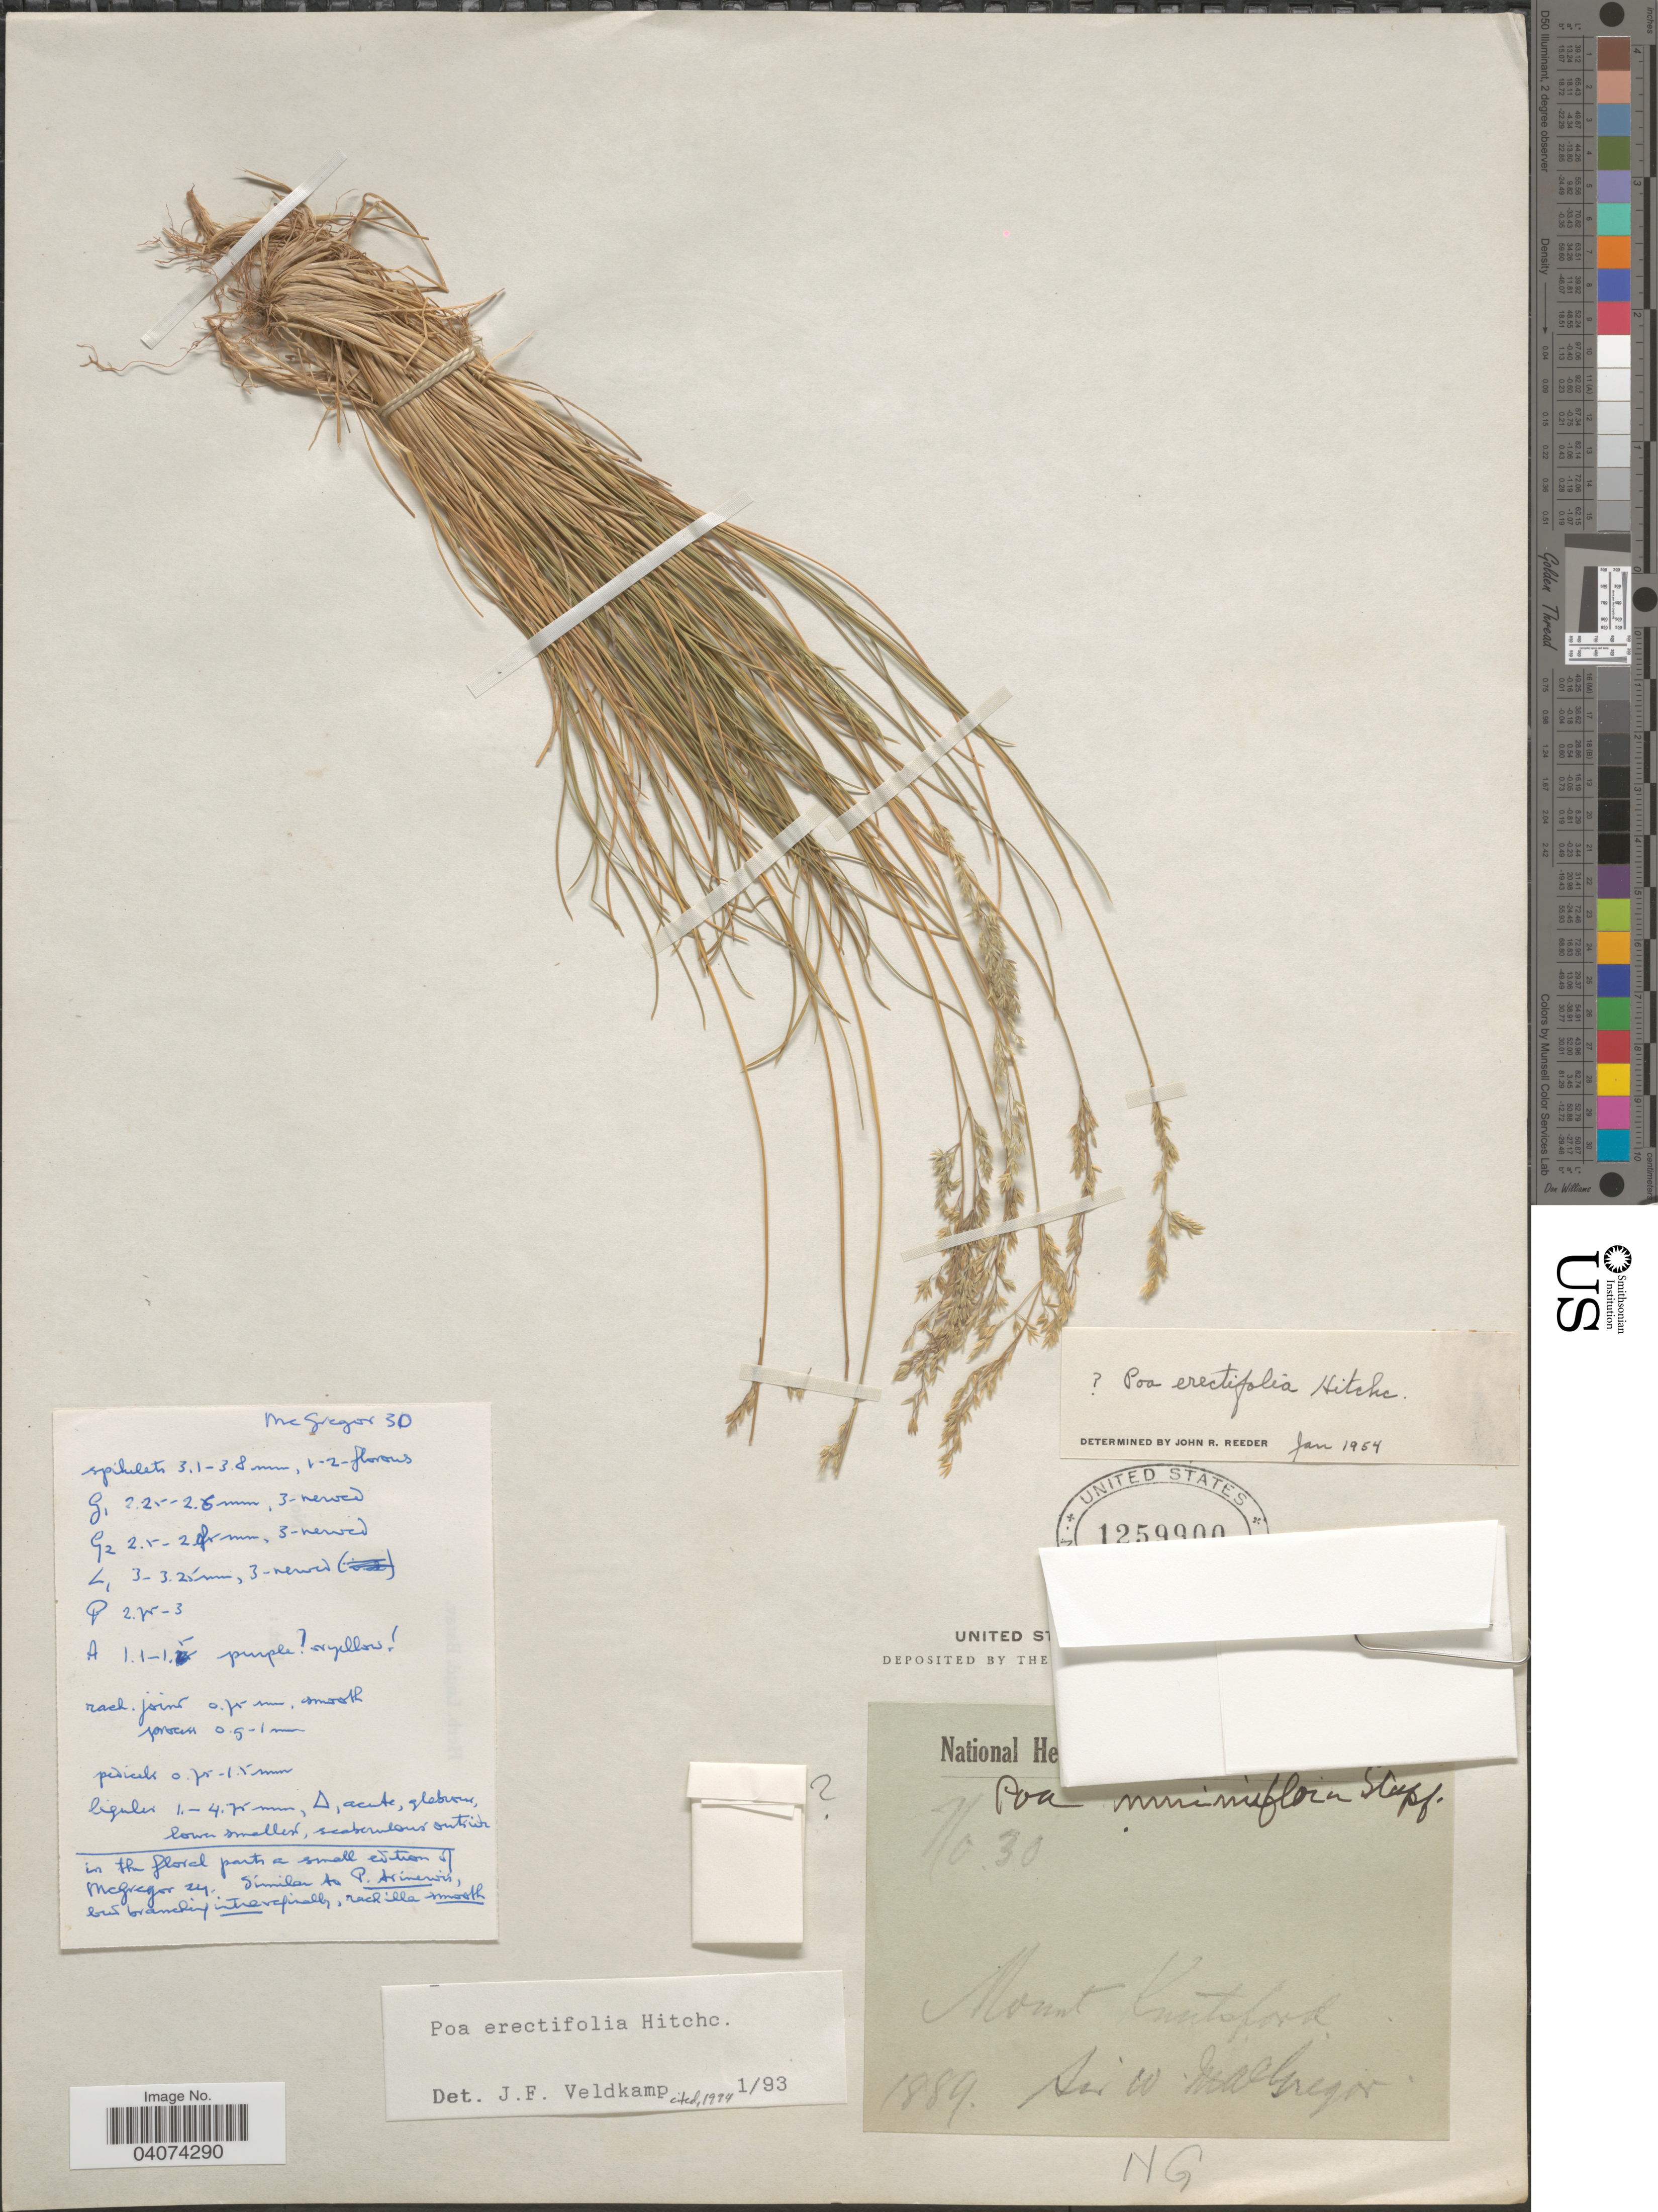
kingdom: Plantae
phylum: Tracheophyta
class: Liliopsida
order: Poales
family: Poaceae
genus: Poa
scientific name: Poa erectifolia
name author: Hitchc.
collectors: W. Macgregor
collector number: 30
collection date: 1889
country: Papua New Guinea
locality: Mount Knutsford. NG.